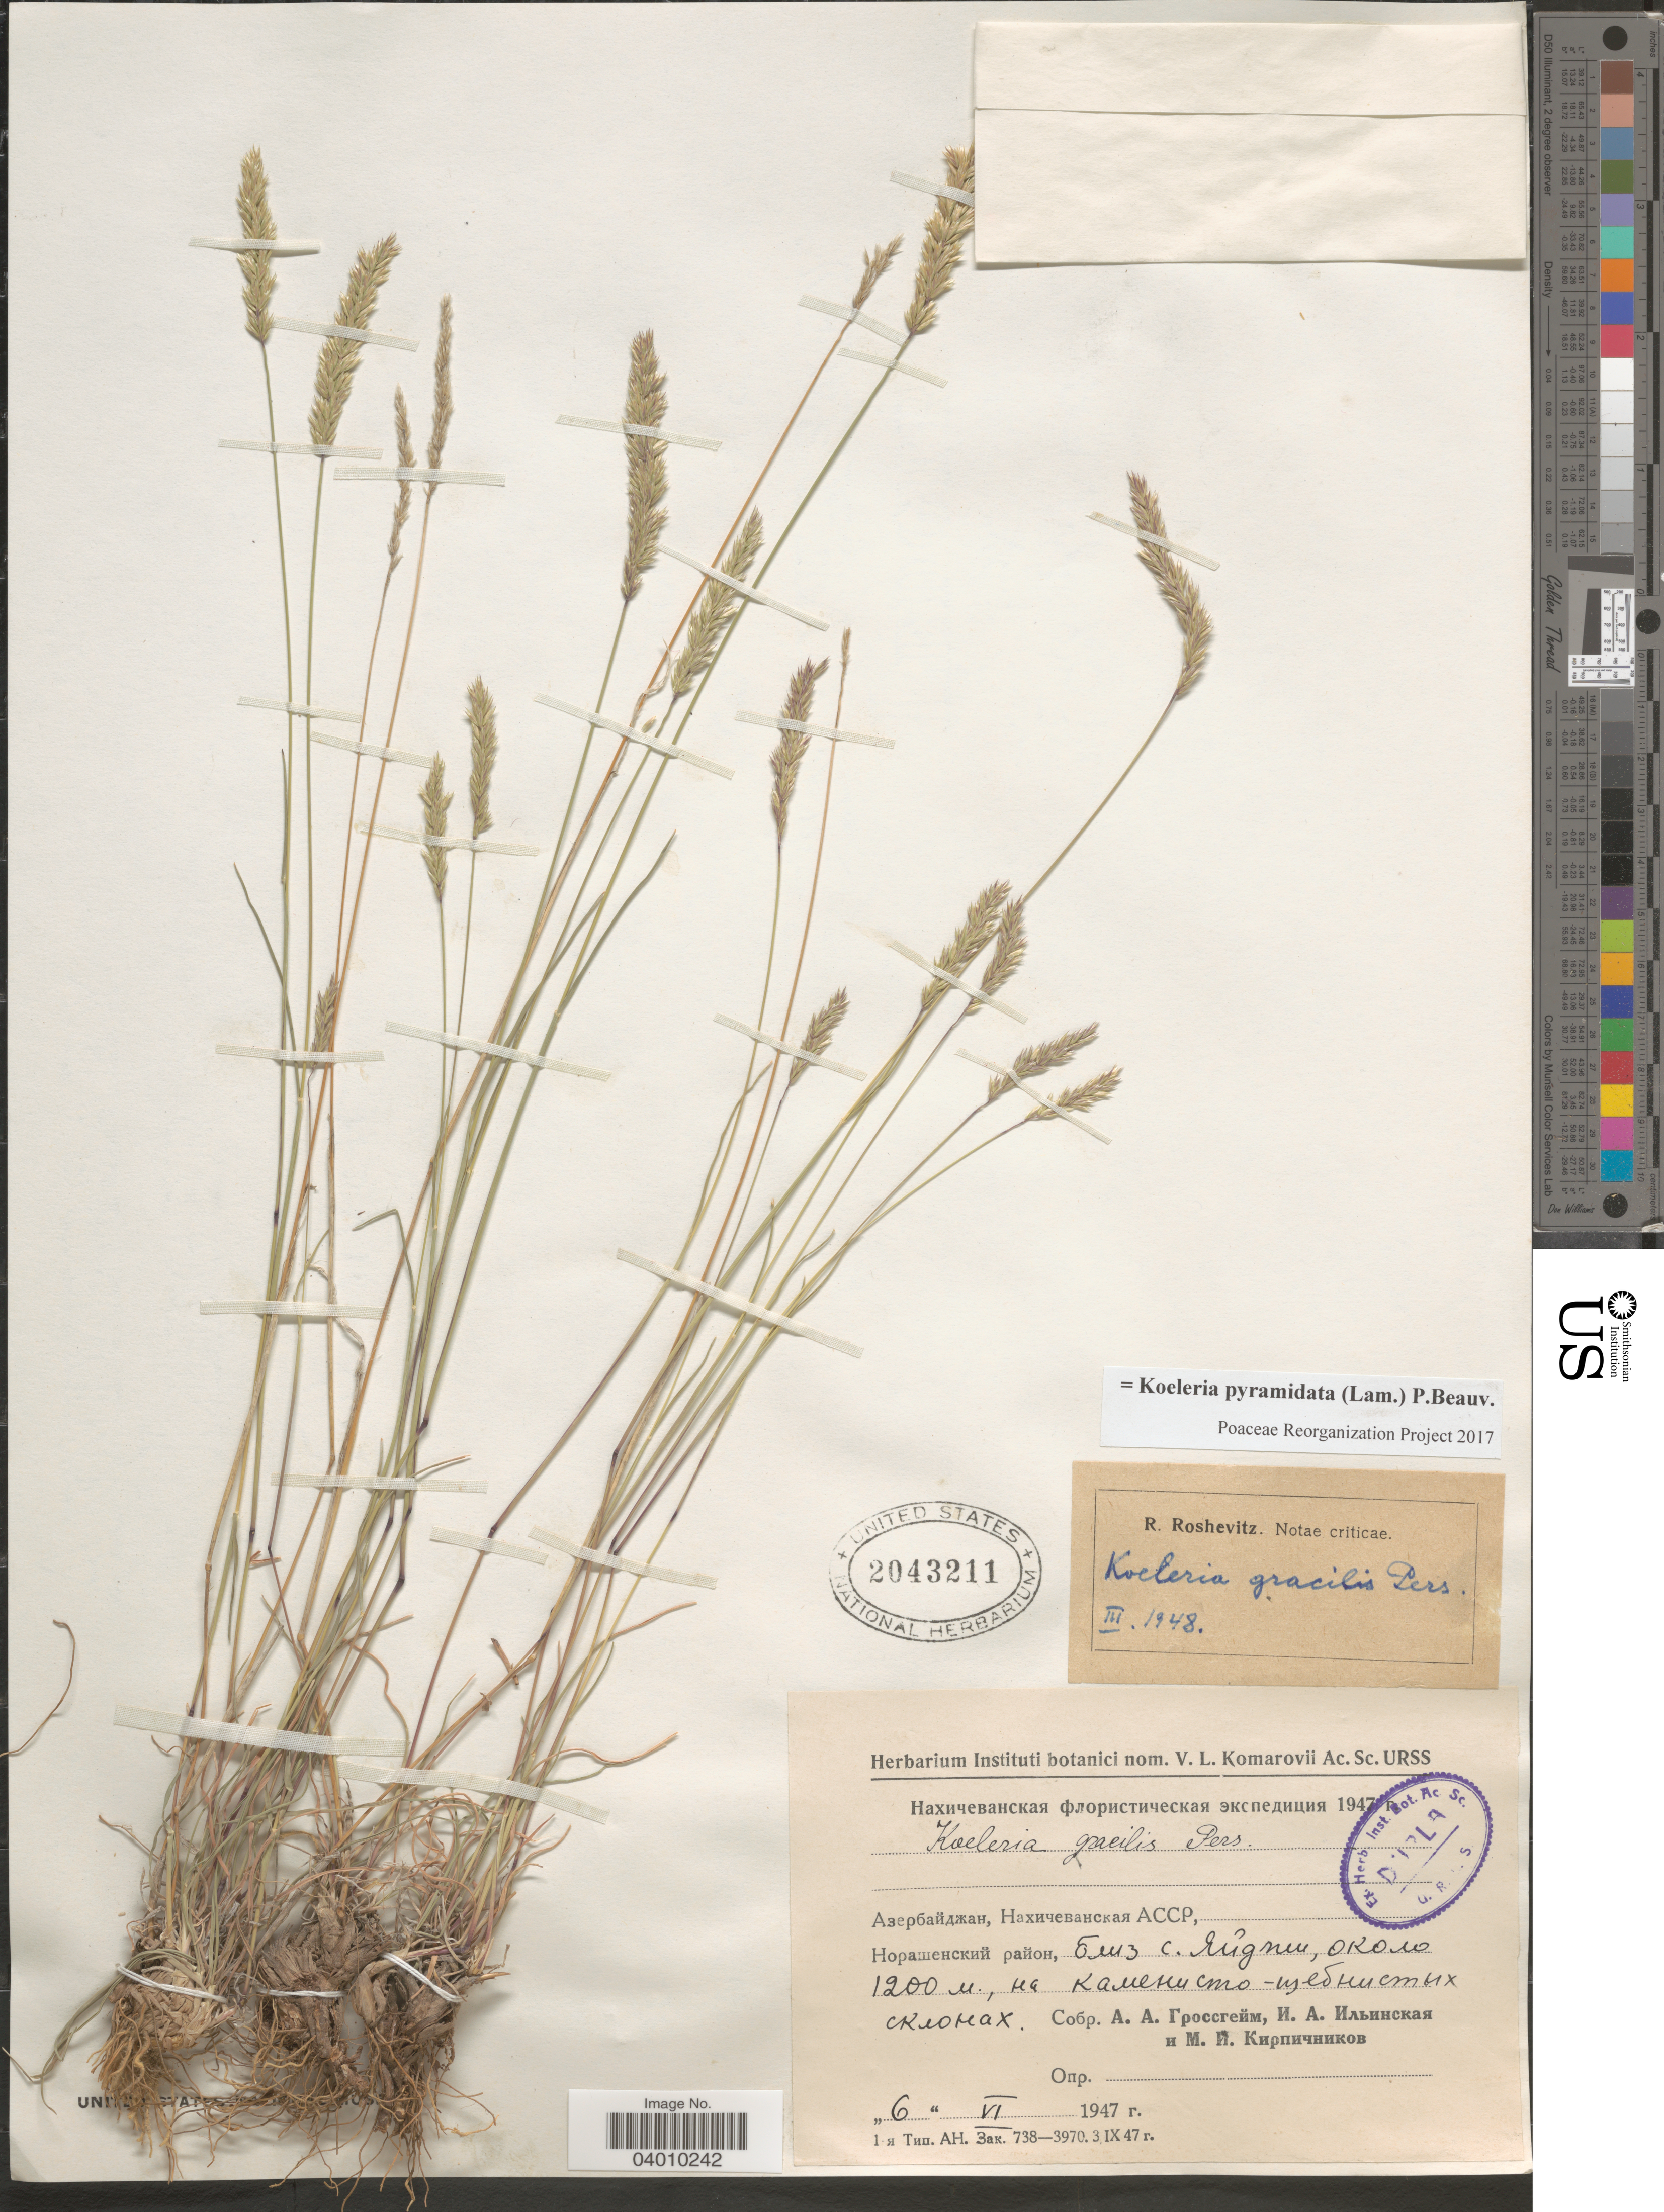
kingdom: Plantae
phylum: Tracheophyta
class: Liliopsida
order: Poales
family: Poaceae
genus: Koeleria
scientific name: Koeleria pyramidata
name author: (Lam.) P. Beauv.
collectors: A. Grossgeim, I. Ilinskaya & M. Kirpichnikov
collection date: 1947-06-06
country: Azerbaijan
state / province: Nakhchivan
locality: Norashen District, near village Yaidzhy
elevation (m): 1200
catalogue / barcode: US 2043211